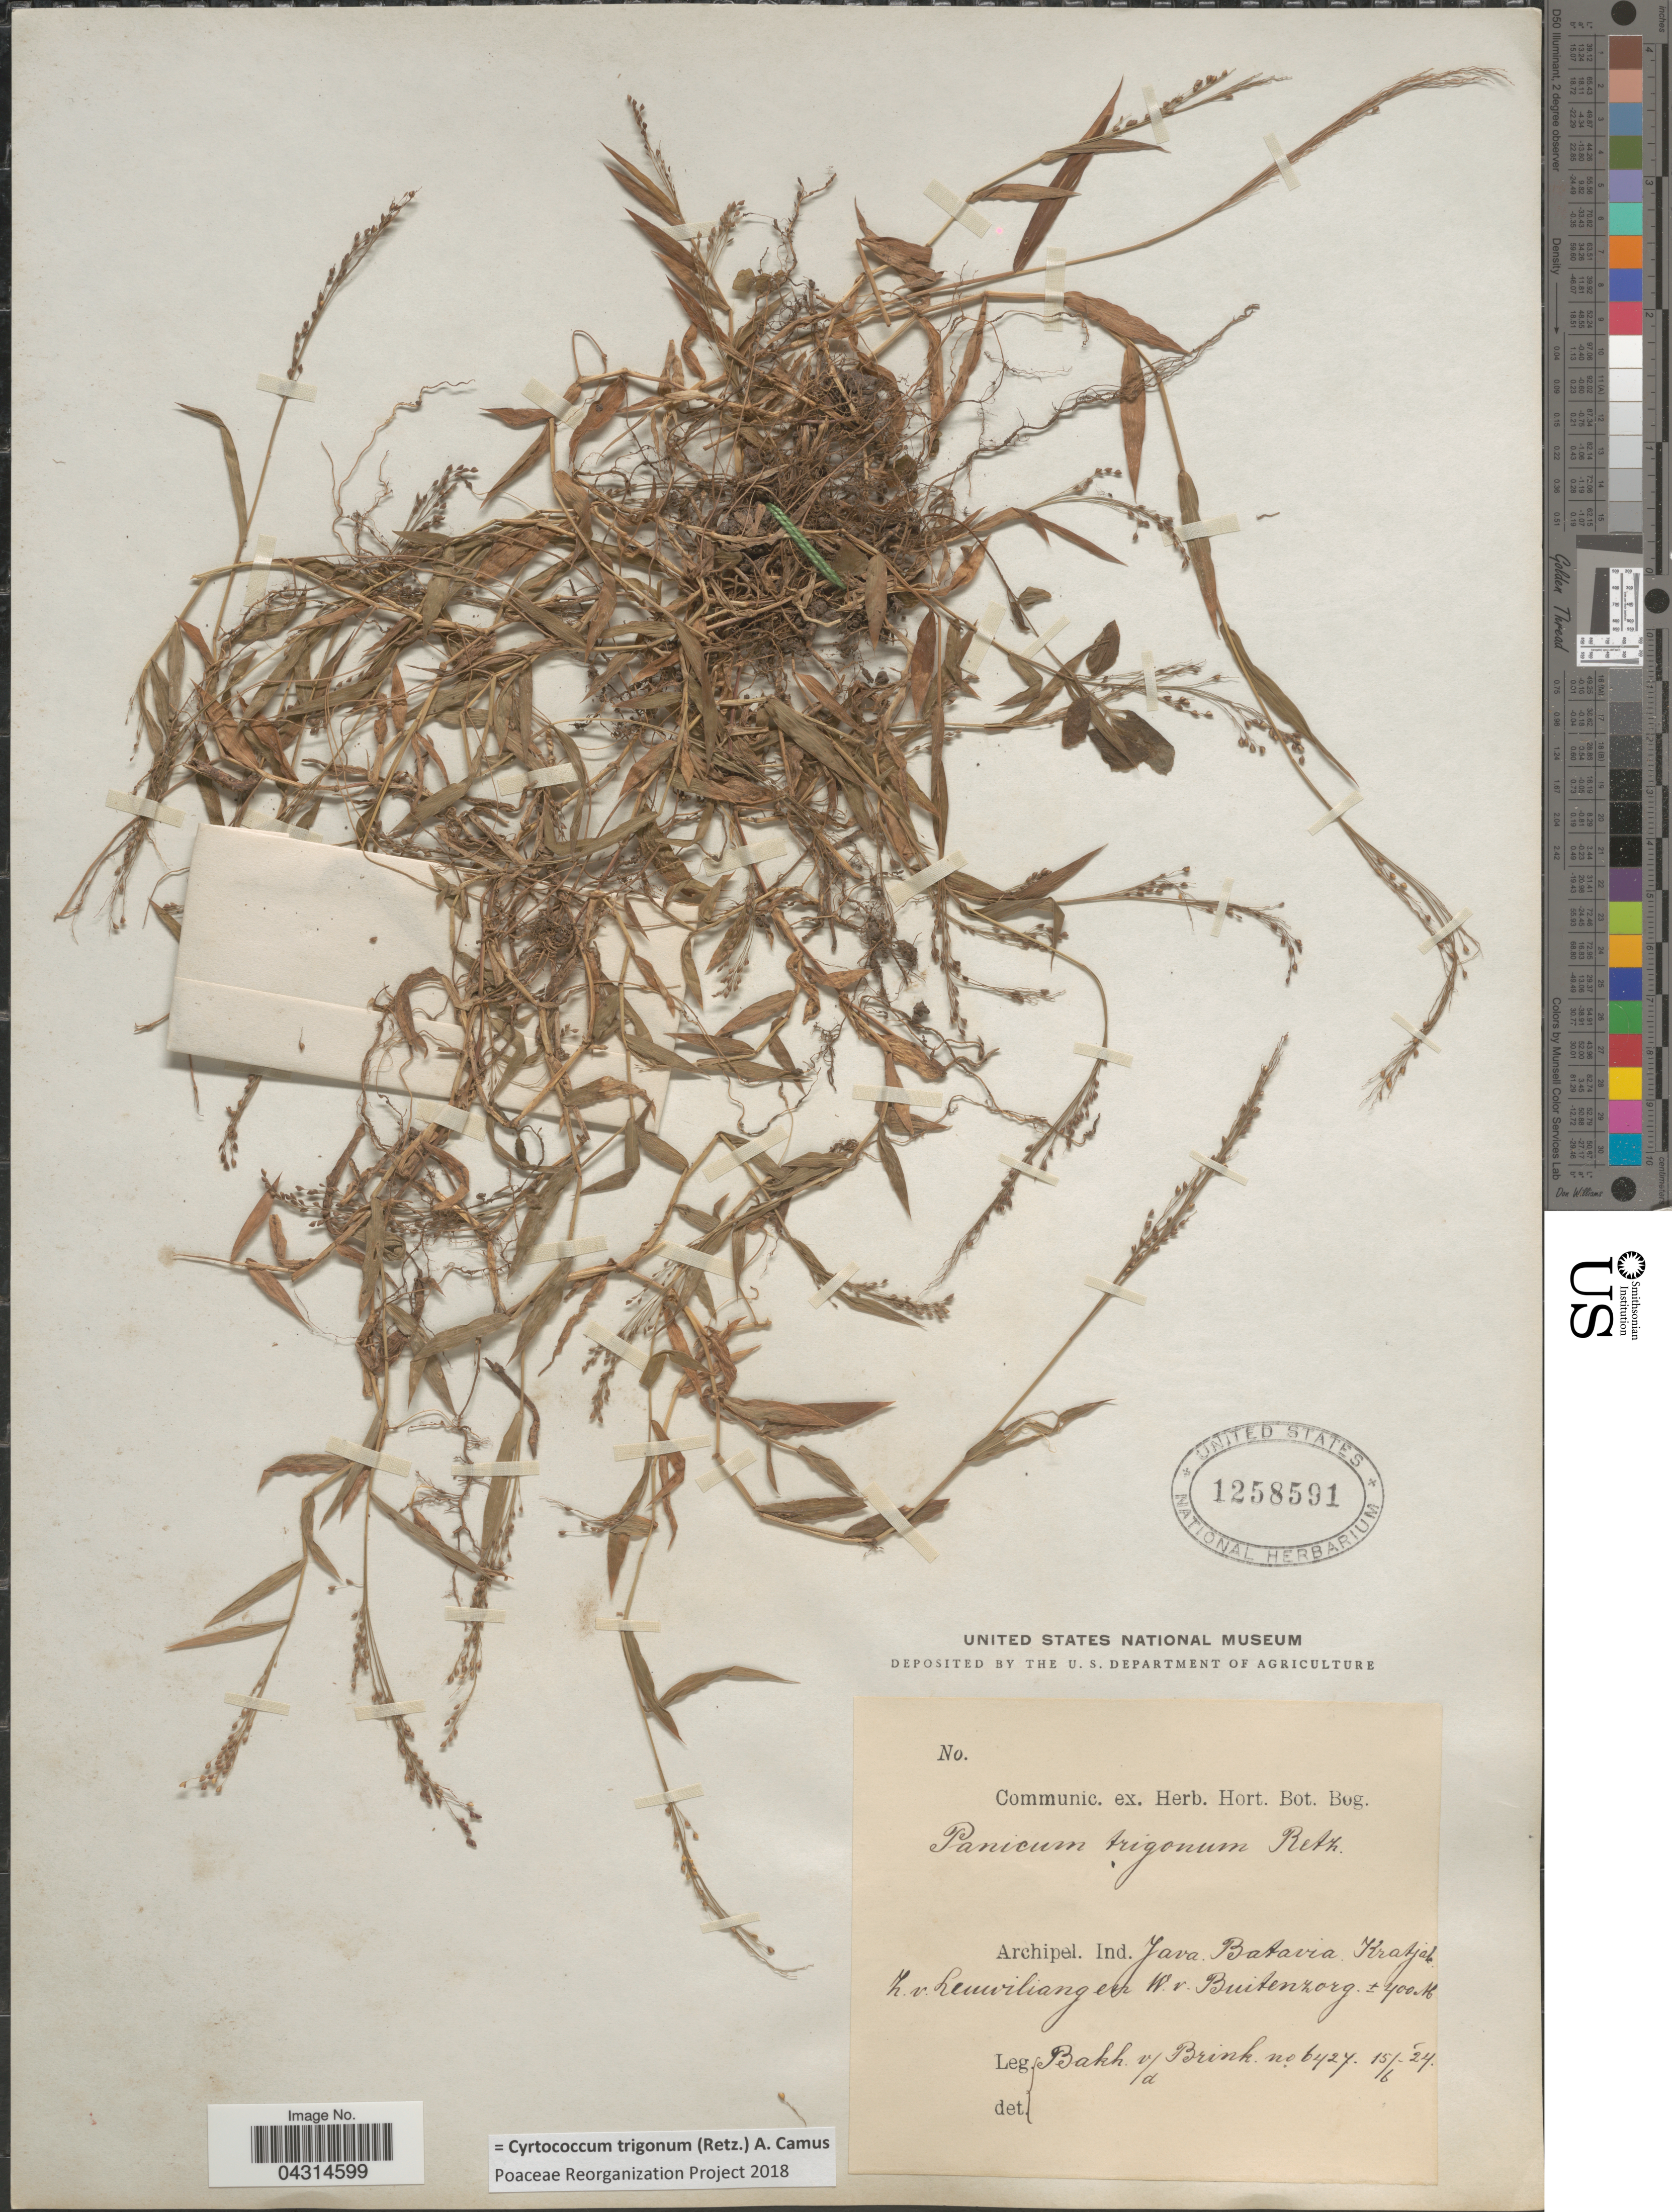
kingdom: Plantae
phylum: Tracheophyta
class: Liliopsida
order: Poales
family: Poaceae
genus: Cyrtococcum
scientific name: Cyrtococcum trigonum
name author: (Retz.) A. Camus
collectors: R. C. Bakhuizen van den Brink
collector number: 6427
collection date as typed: Transcribed d/m/y: 15/6/24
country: Indonesia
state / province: Java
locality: Archipel. Ind. Java, Batavia Kratjab Z.v. Leuwiliang en W.v. Buitenzorg.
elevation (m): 400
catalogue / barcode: US 1258591